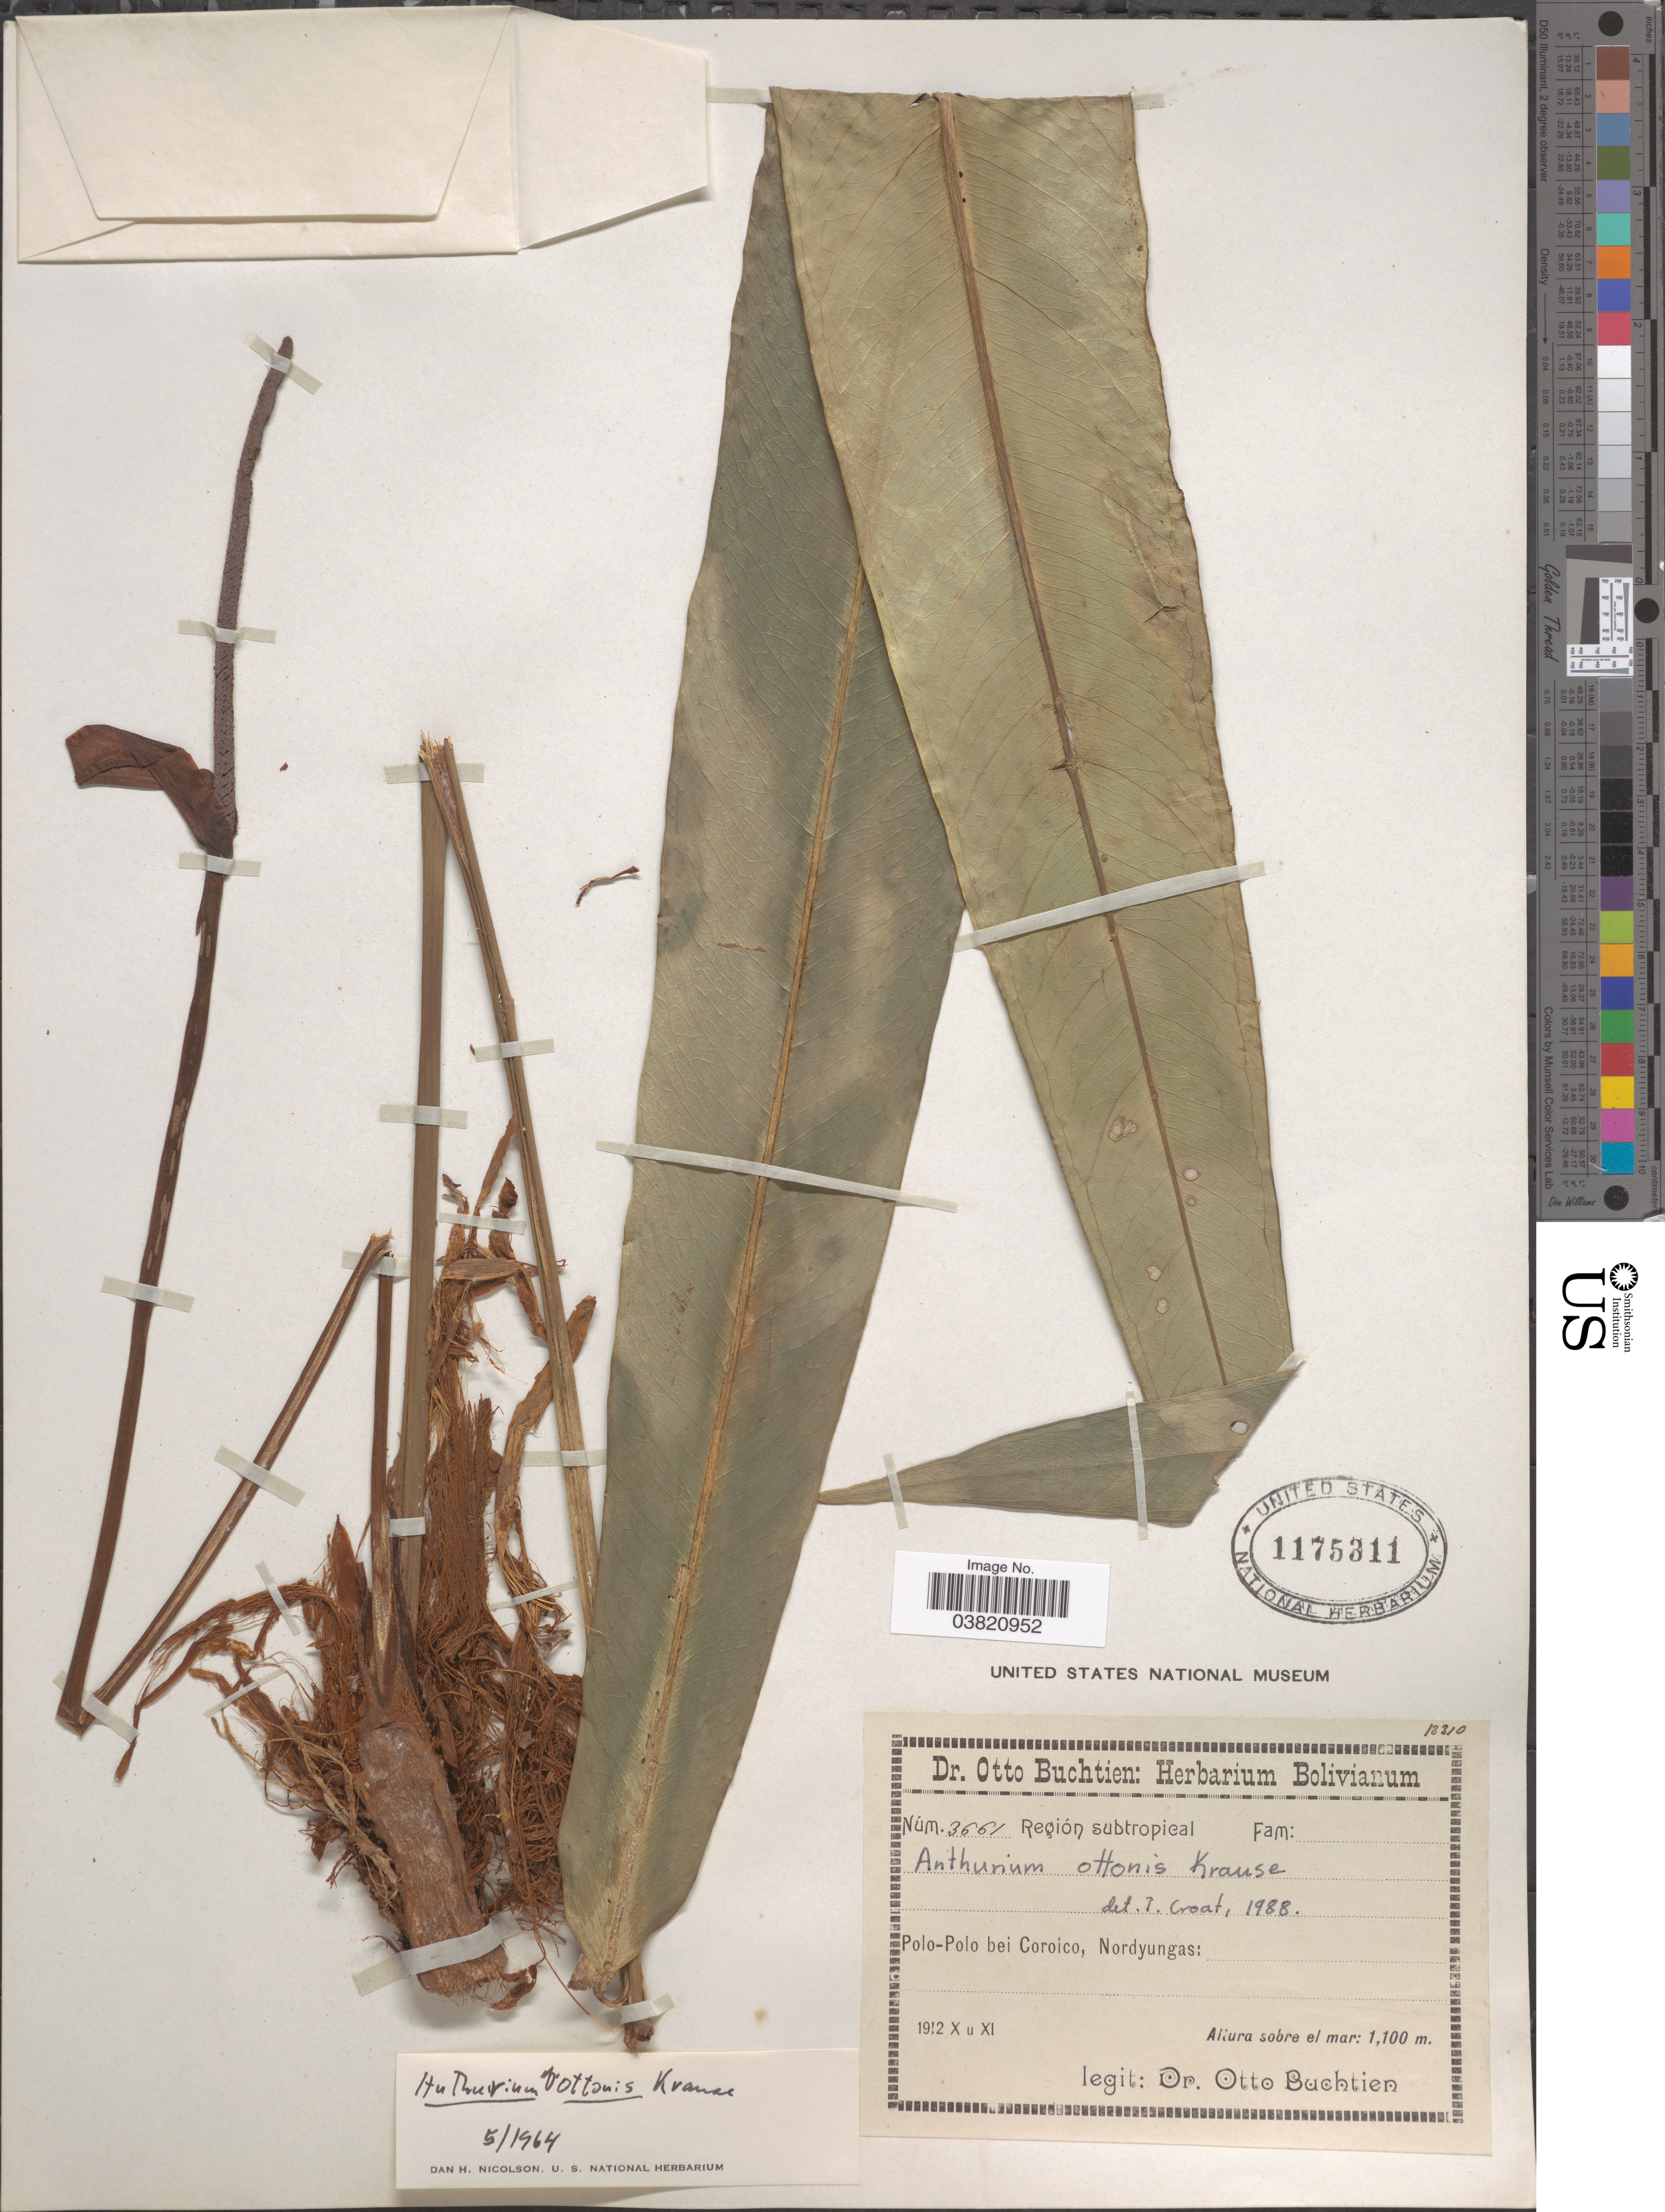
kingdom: Plantae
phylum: Tracheophyta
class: Liliopsida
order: Alismatales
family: Araceae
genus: Anthurium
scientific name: Anthurium ottonis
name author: K. Krause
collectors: O. Buchtien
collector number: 3661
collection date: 1912-10/1912-11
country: Bolivia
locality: Región subtropical. Polo-Polo bei Coroico, Nordyungas.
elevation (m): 1100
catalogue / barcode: US 1175311